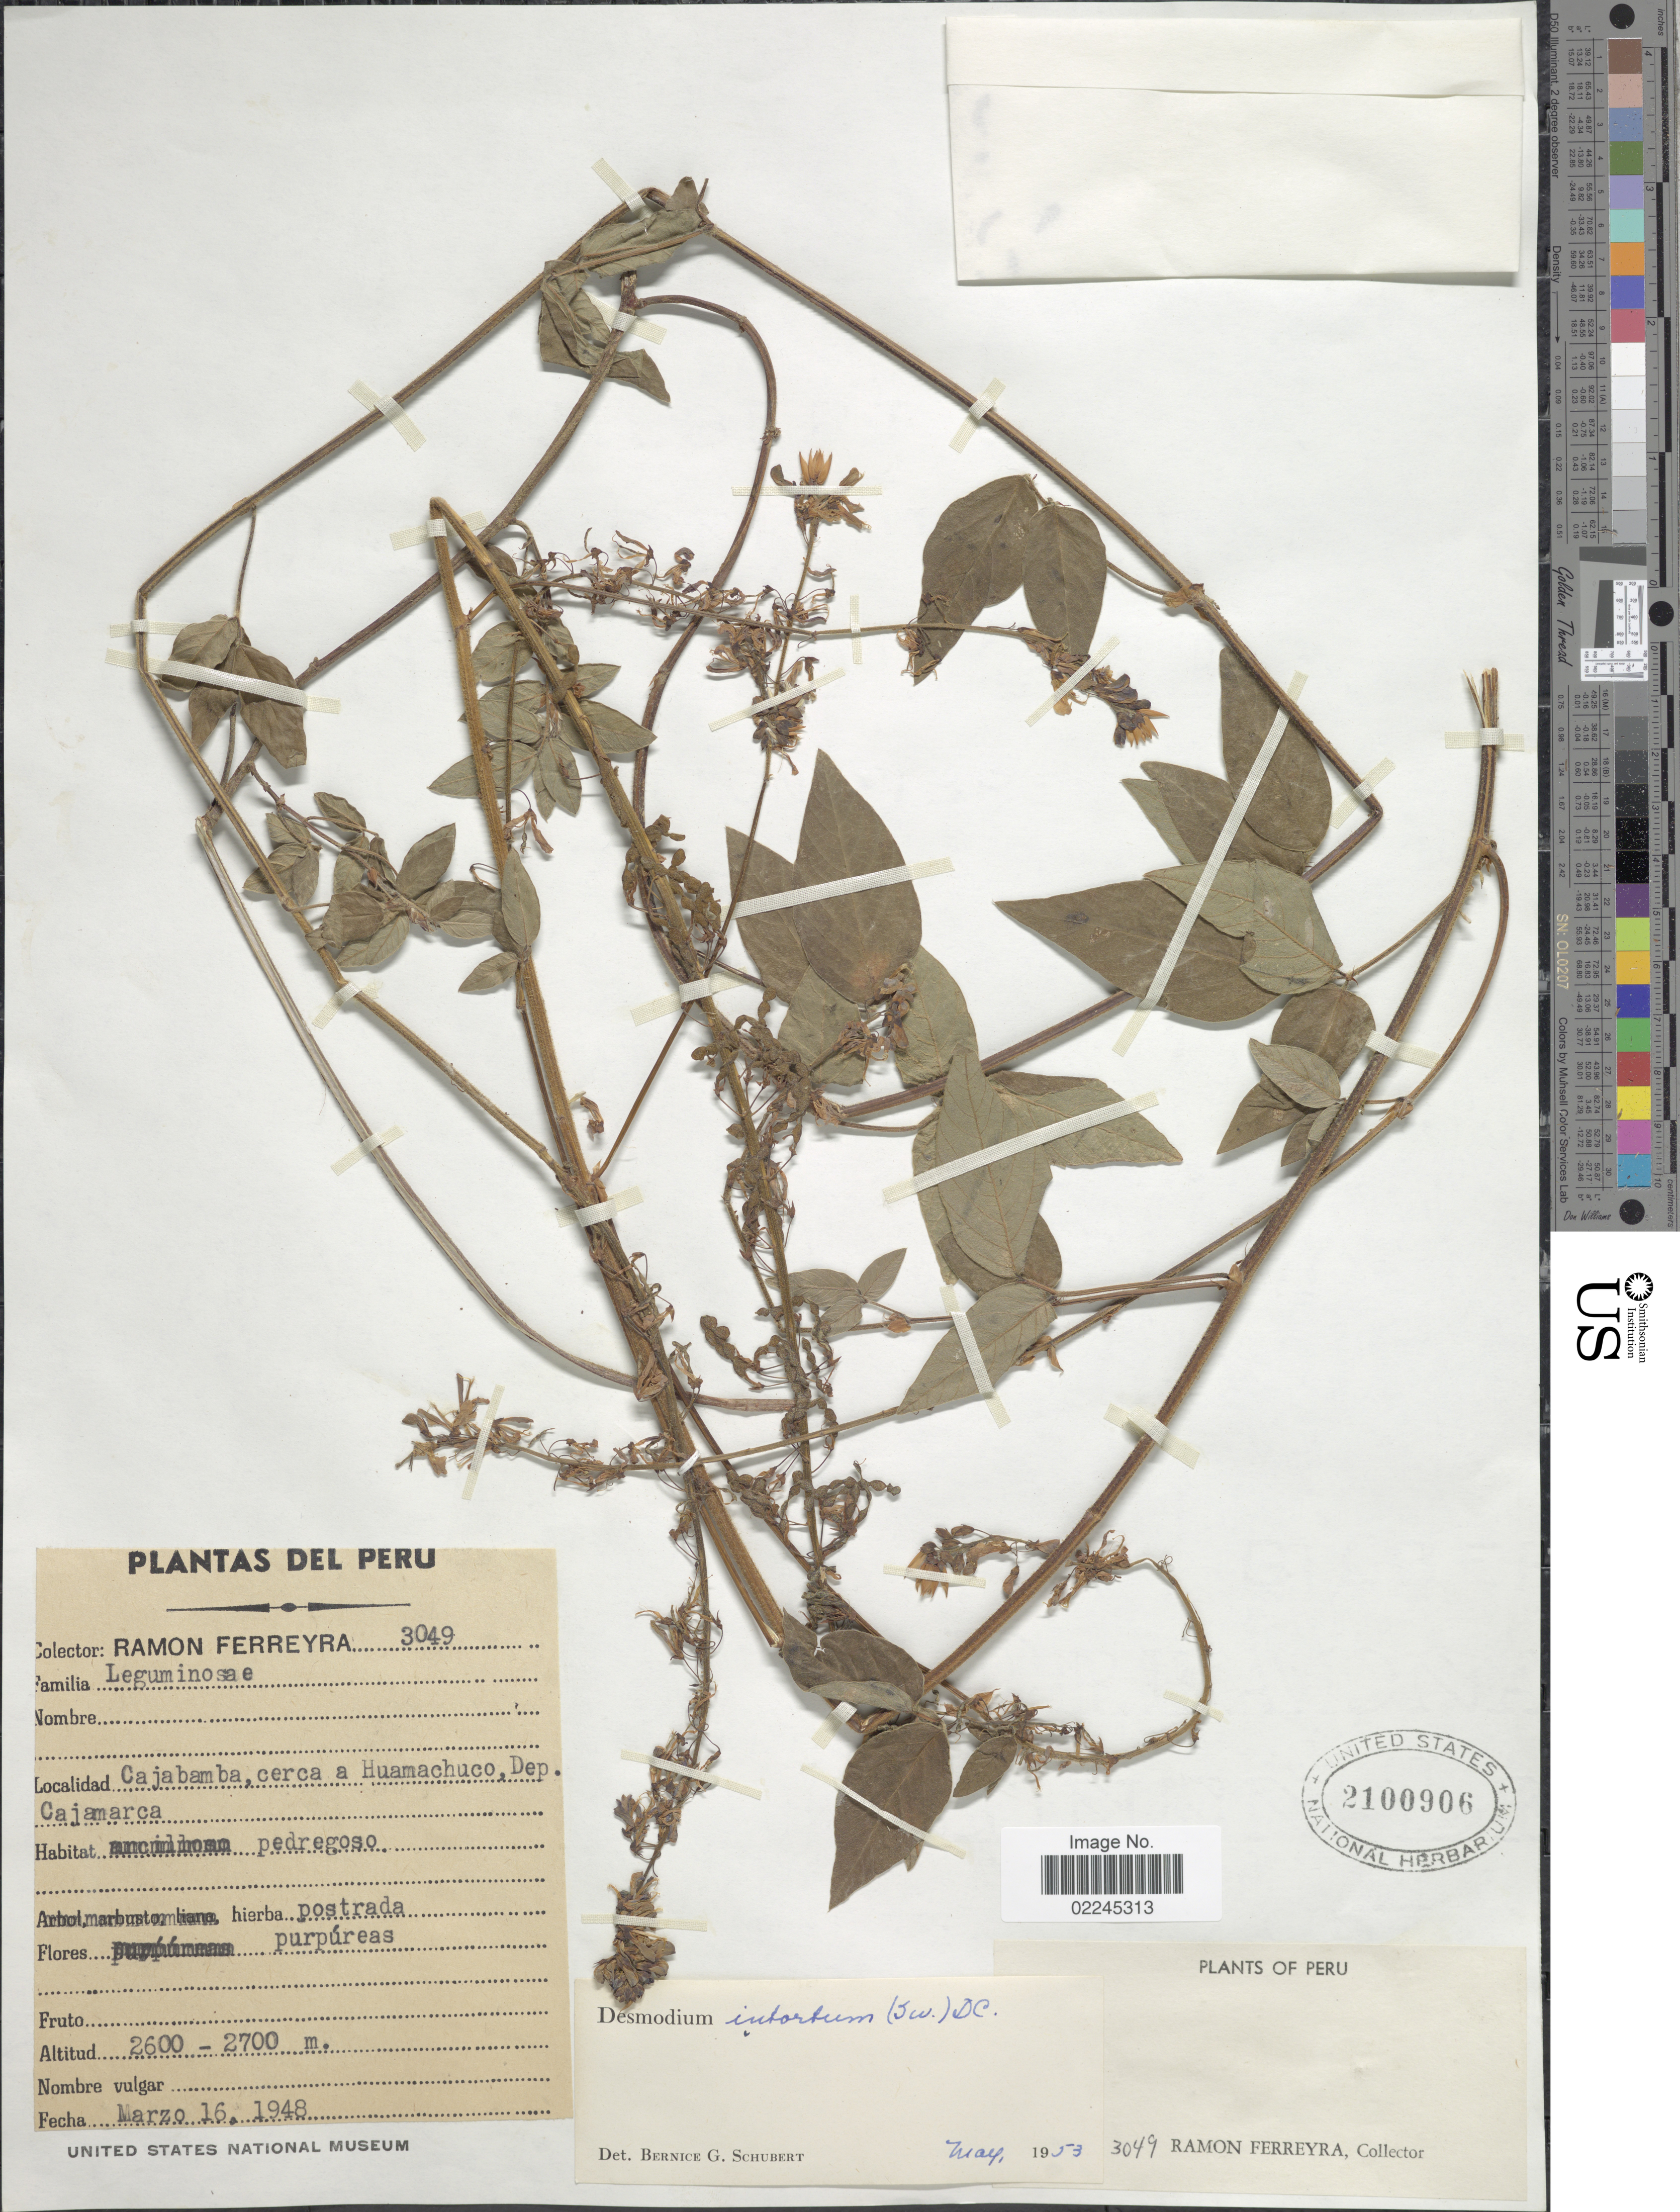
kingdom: Plantae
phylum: Tracheophyta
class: Magnoliopsida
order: Fabales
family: Fabaceae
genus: Desmodium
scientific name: Desmodium intortum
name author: (Mill.) Urb.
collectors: R. A. Ferreyra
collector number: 3049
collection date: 1948-03-16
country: Peru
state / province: Cajamarca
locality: Cajabamba, cerca a Huamachuco, Dep. Cajamarca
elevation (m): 2600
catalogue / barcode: US 2100906